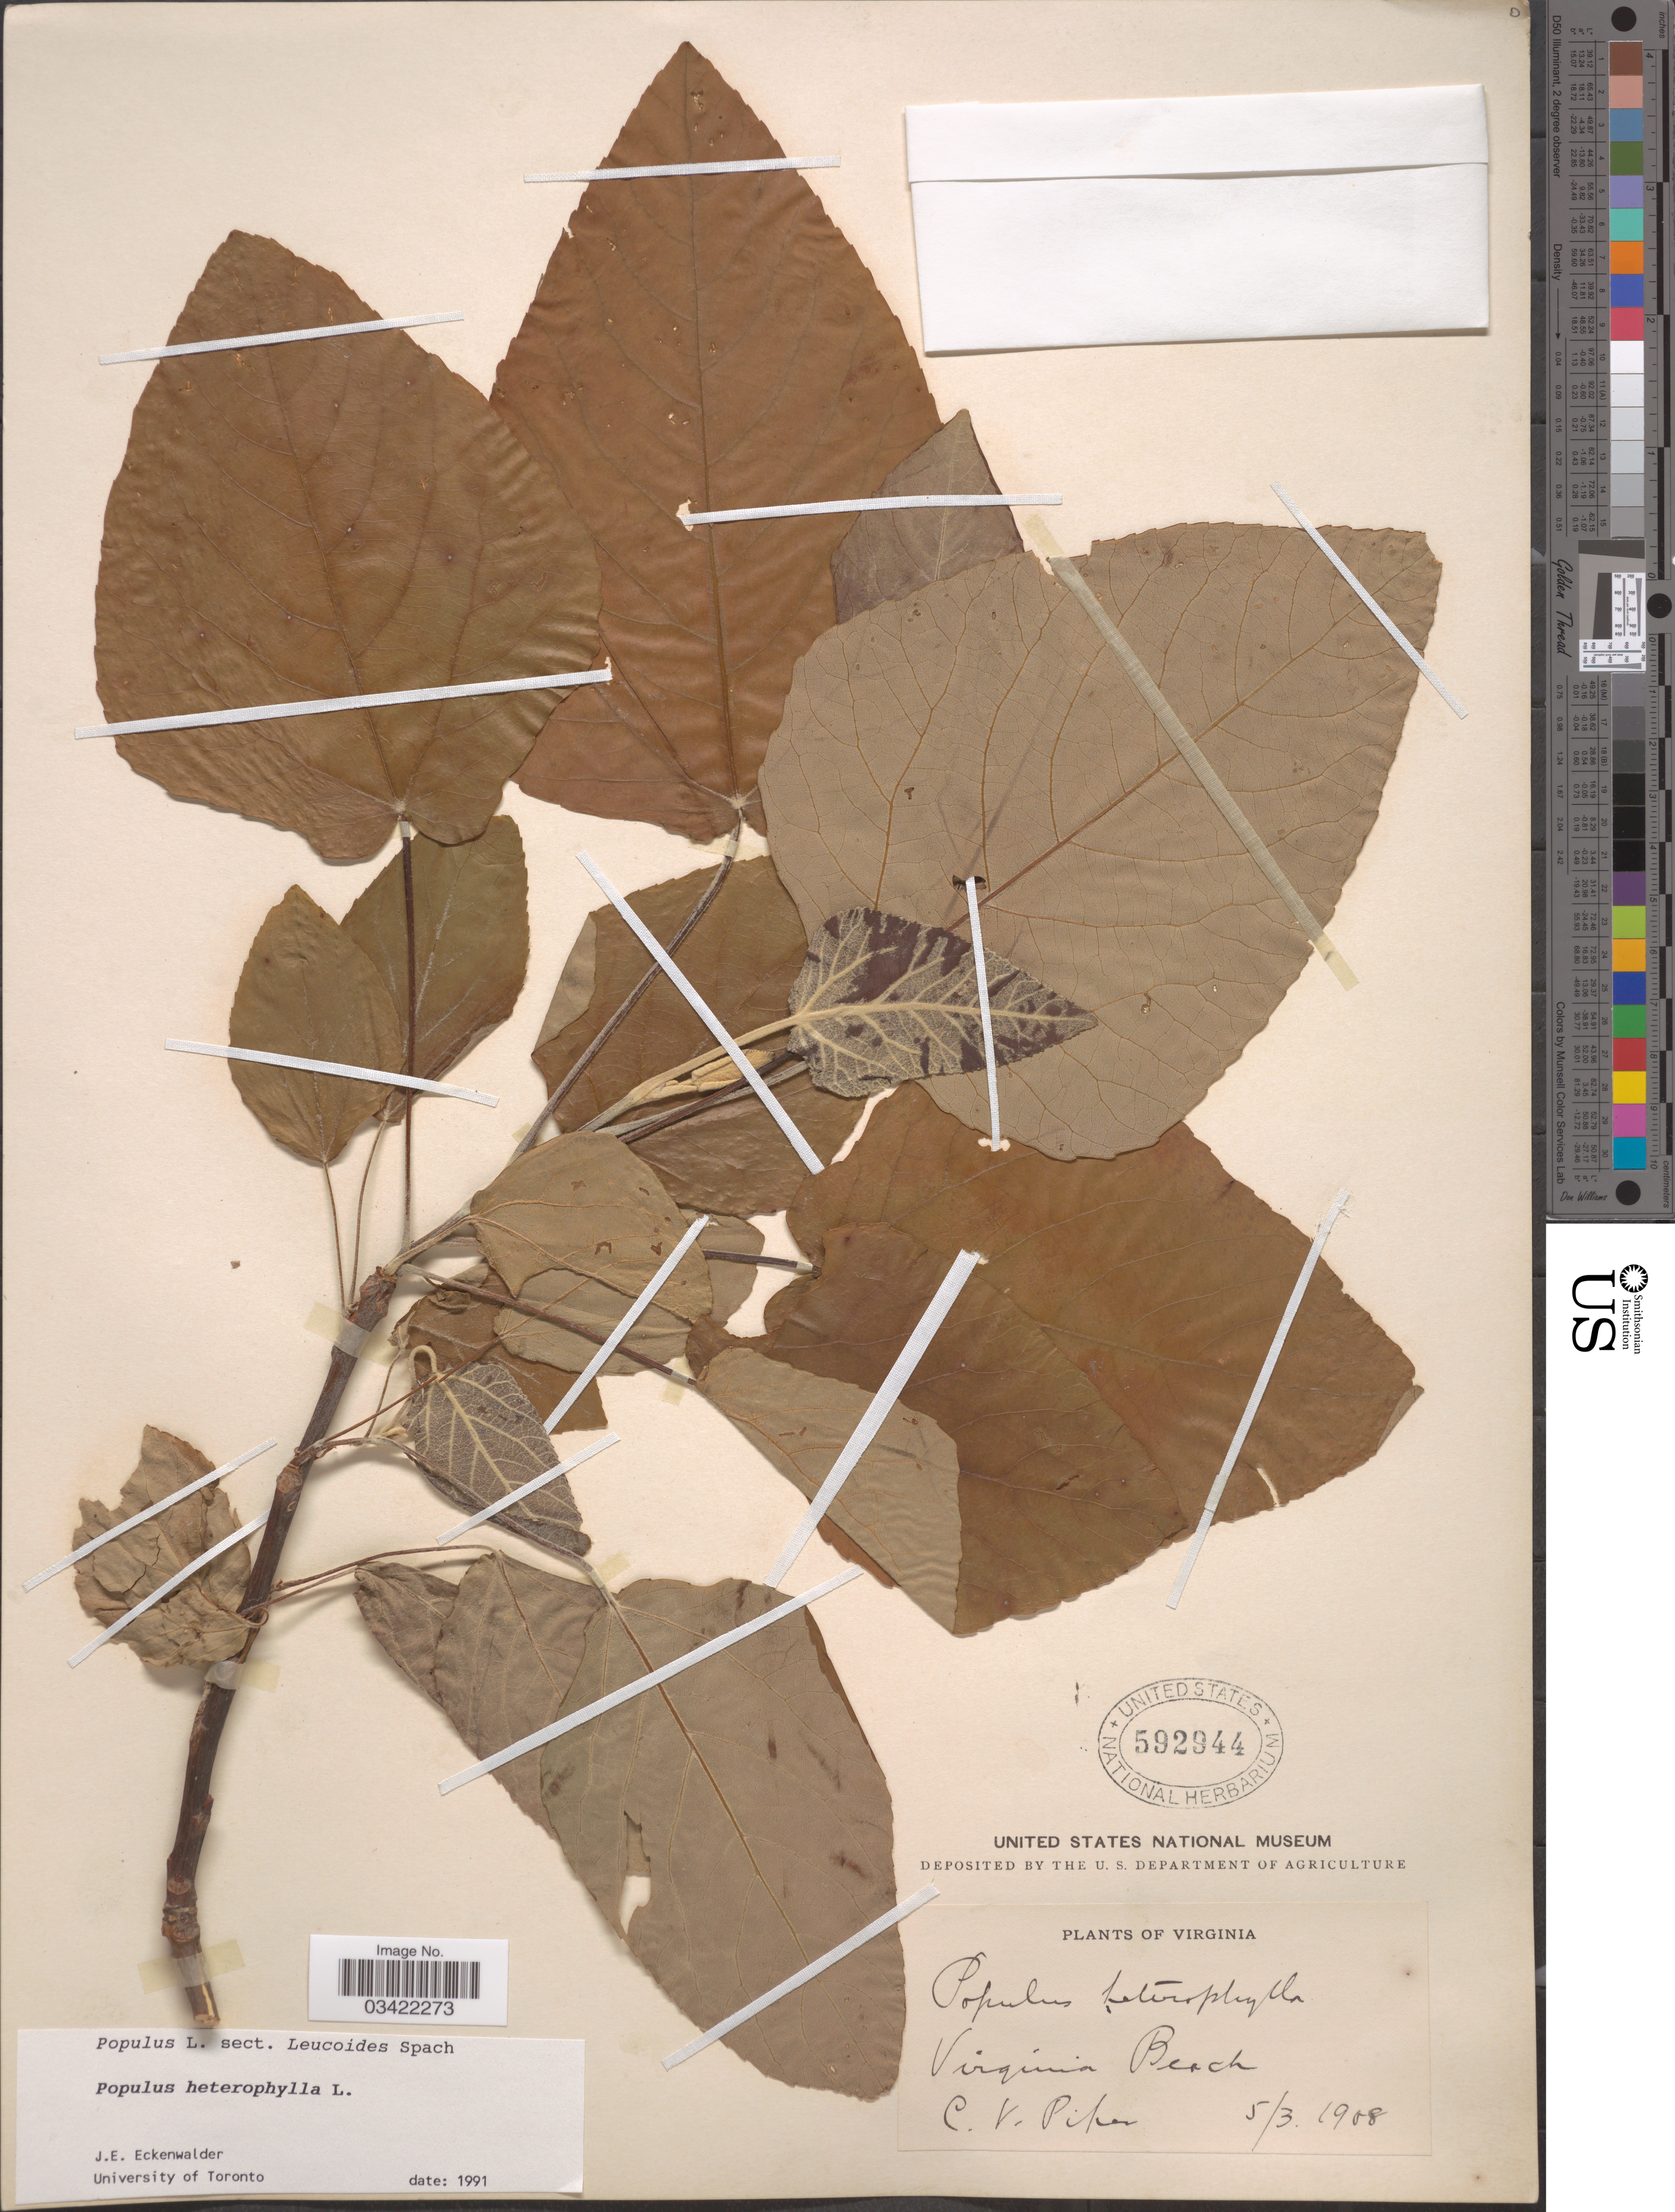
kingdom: Plantae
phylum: Tracheophyta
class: Magnoliopsida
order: Malpighiales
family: Salicaceae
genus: Populus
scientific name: Populus heterophylla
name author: L.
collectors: C. V. Piper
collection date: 1908-05-03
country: United States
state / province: Virginia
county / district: City of Virginia Beach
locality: Virginia Beach.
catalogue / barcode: US 592944